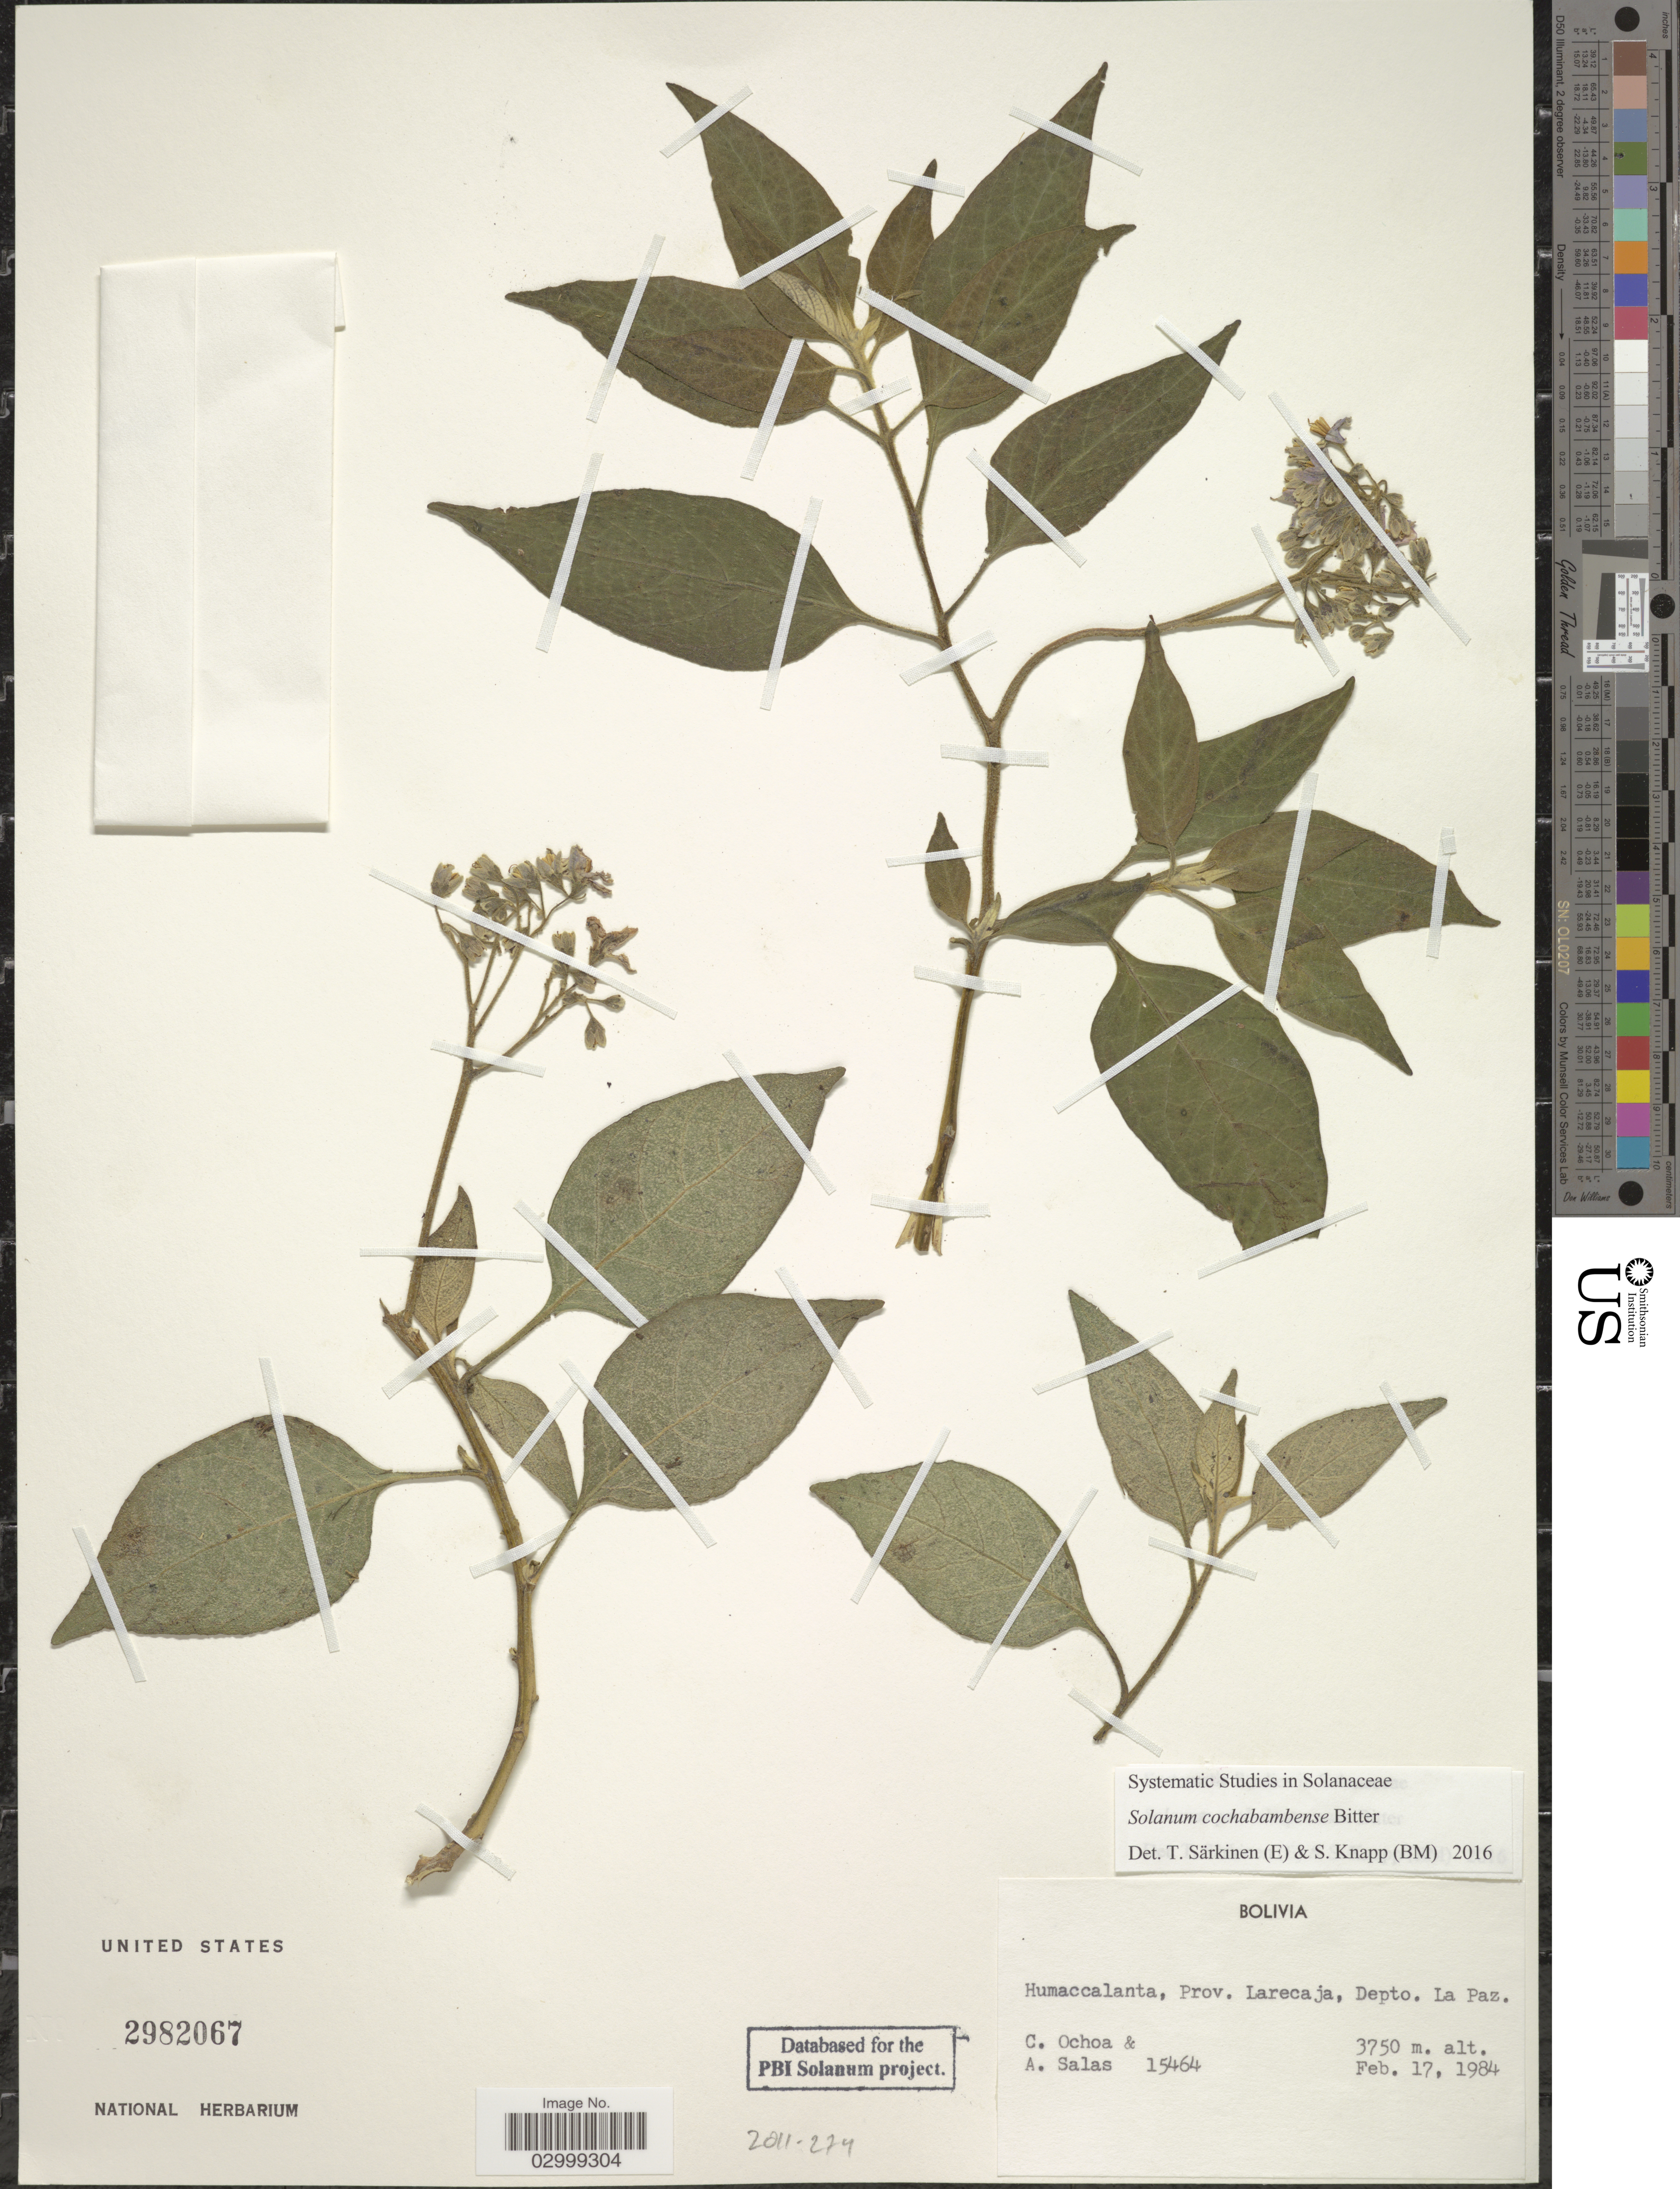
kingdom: Plantae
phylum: Tracheophyta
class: Magnoliopsida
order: Solanales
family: Solanaceae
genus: Solanum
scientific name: Solanum cochabambense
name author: Bitter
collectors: C. Ochoa & A. Salas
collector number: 15464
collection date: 1984-02-17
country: Bolivia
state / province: La Paz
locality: Humaccalanta, Prov. Larecaja, Depto. La Paz.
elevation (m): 3750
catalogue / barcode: US 2982067